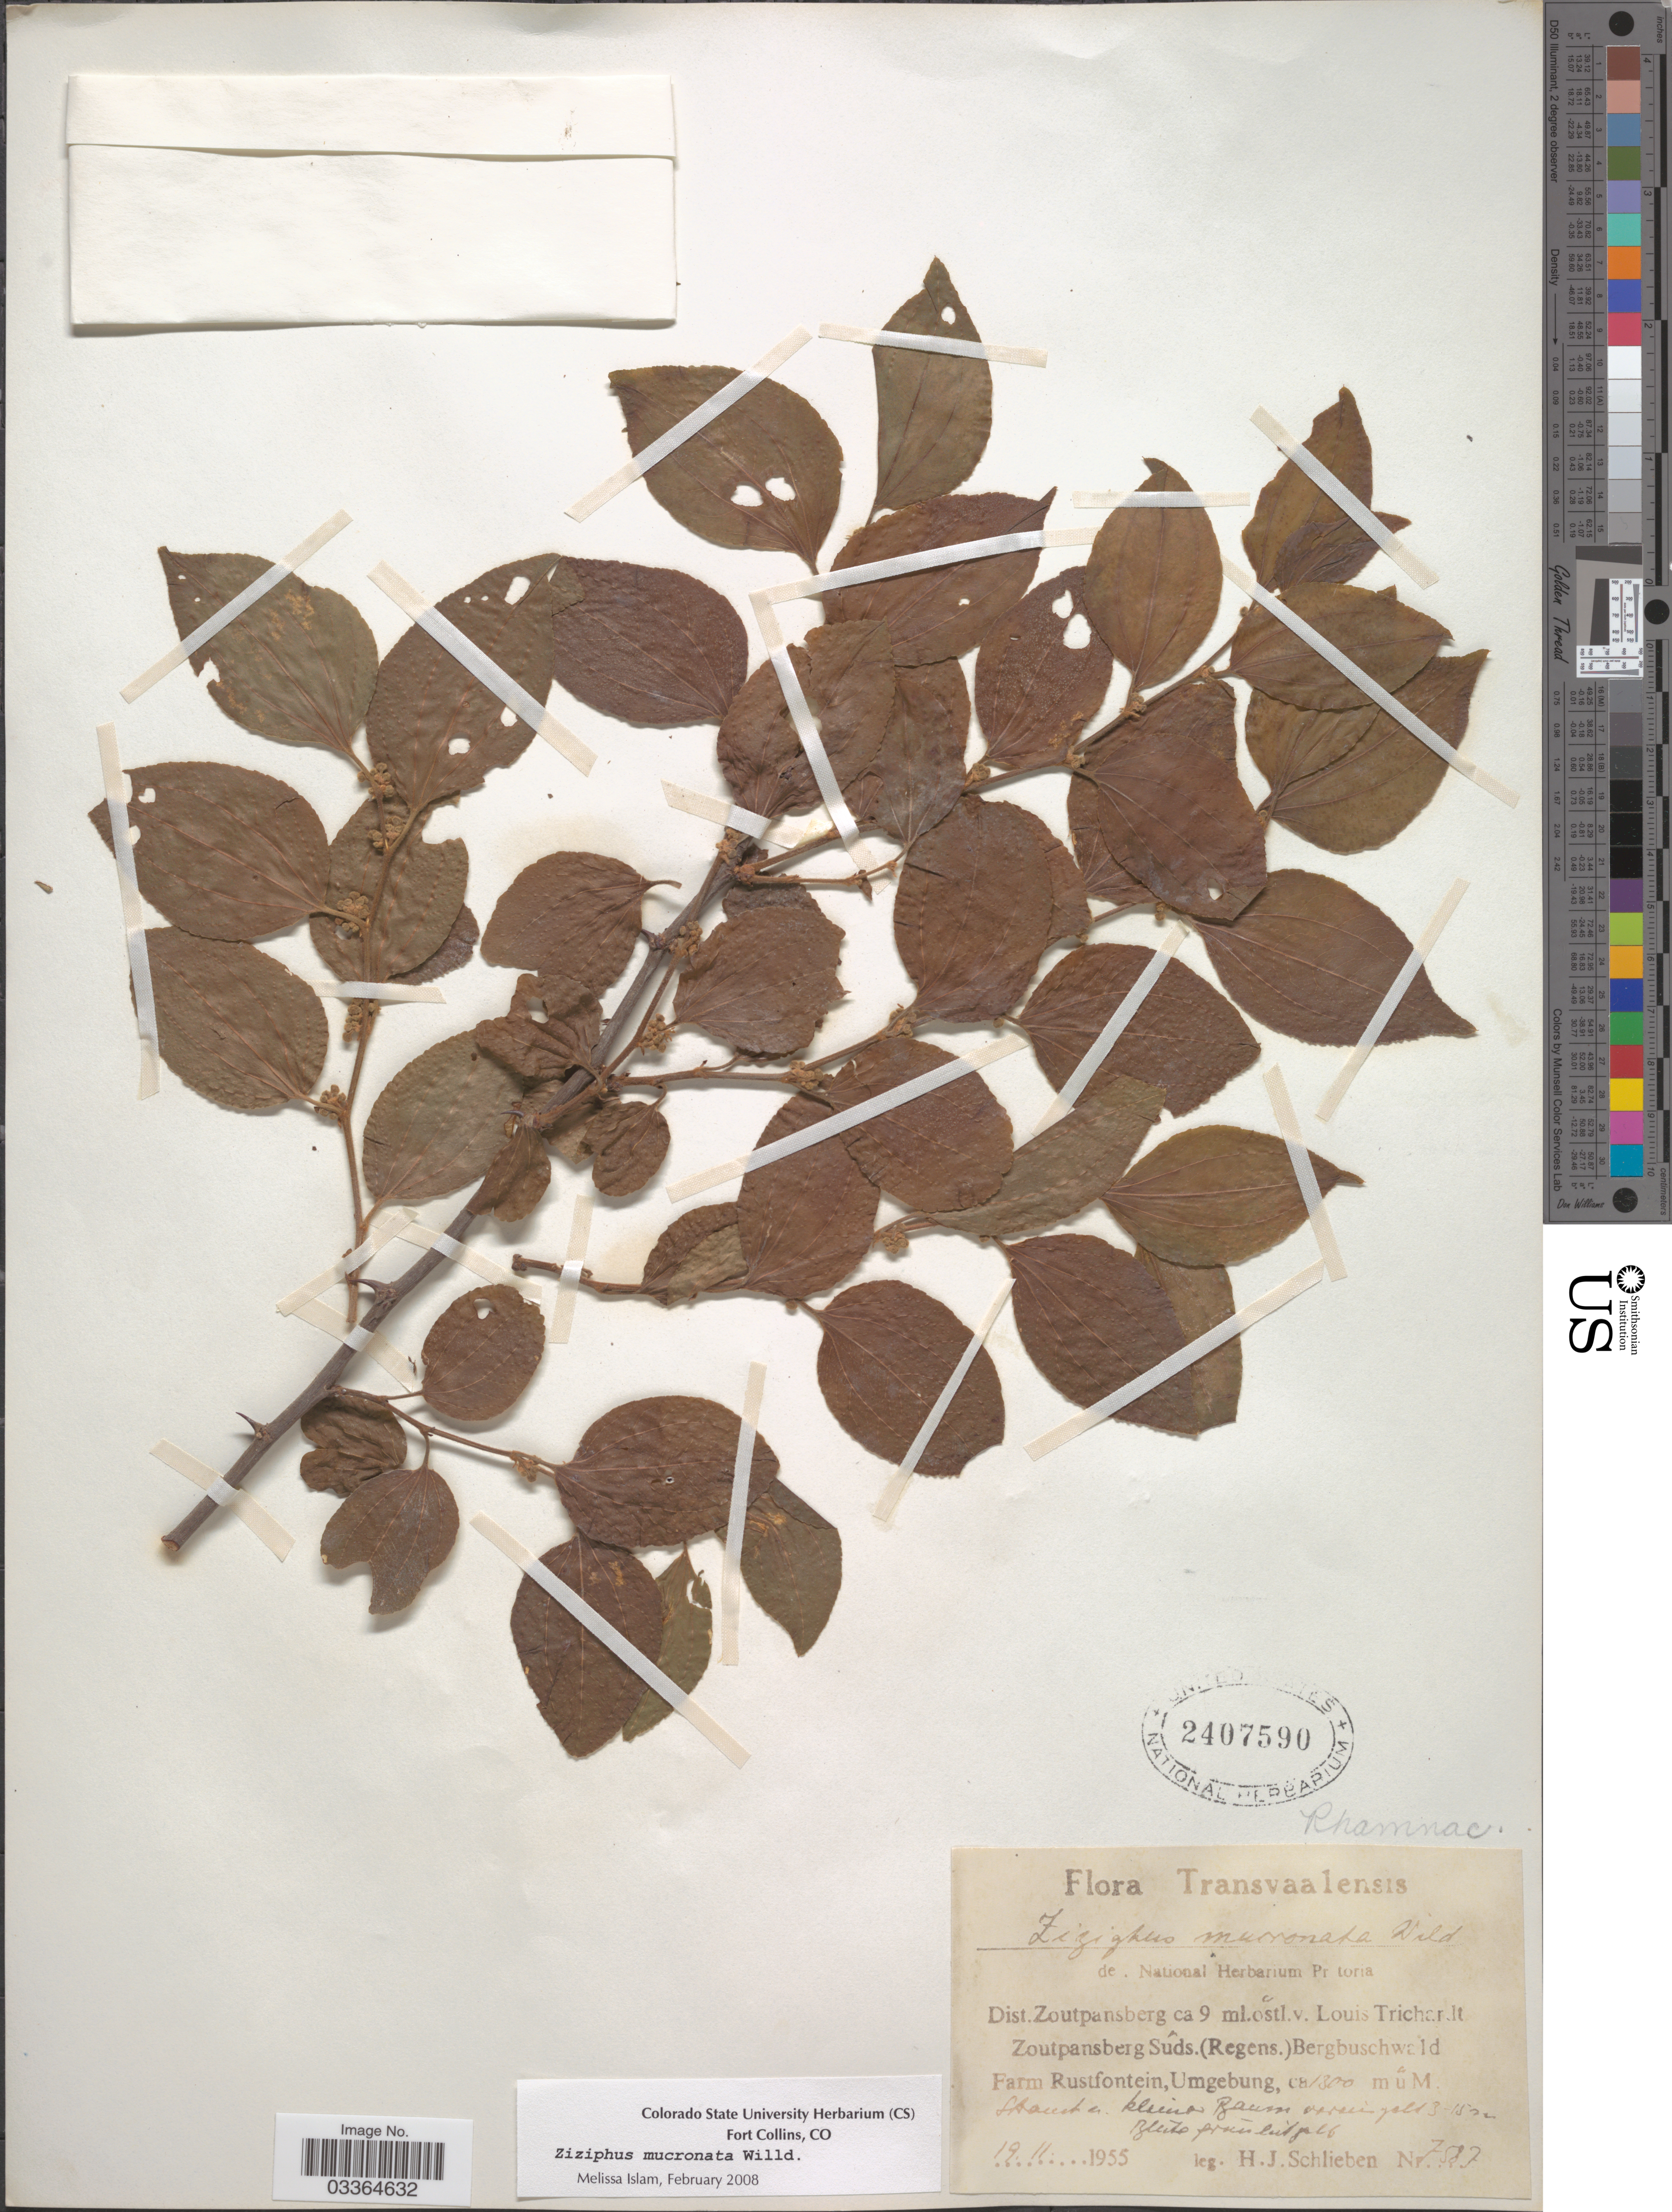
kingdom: Plantae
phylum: Tracheophyta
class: Magnoliopsida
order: Rosales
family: Rhamnaceae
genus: Ziziphus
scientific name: Ziziphus mucronata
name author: Willd.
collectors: H. J. Schlieben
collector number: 7587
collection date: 1955-11-19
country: South Africa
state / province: Limpopo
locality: Transvaalensis. Dist. Zoutpansberg ca 9 ml. östl. v. Louis Trichardt. Zoutpansberg Süds. (Regens.) Bergbuschwald, Farm Rustfontein.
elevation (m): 1300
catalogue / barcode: US 2407590